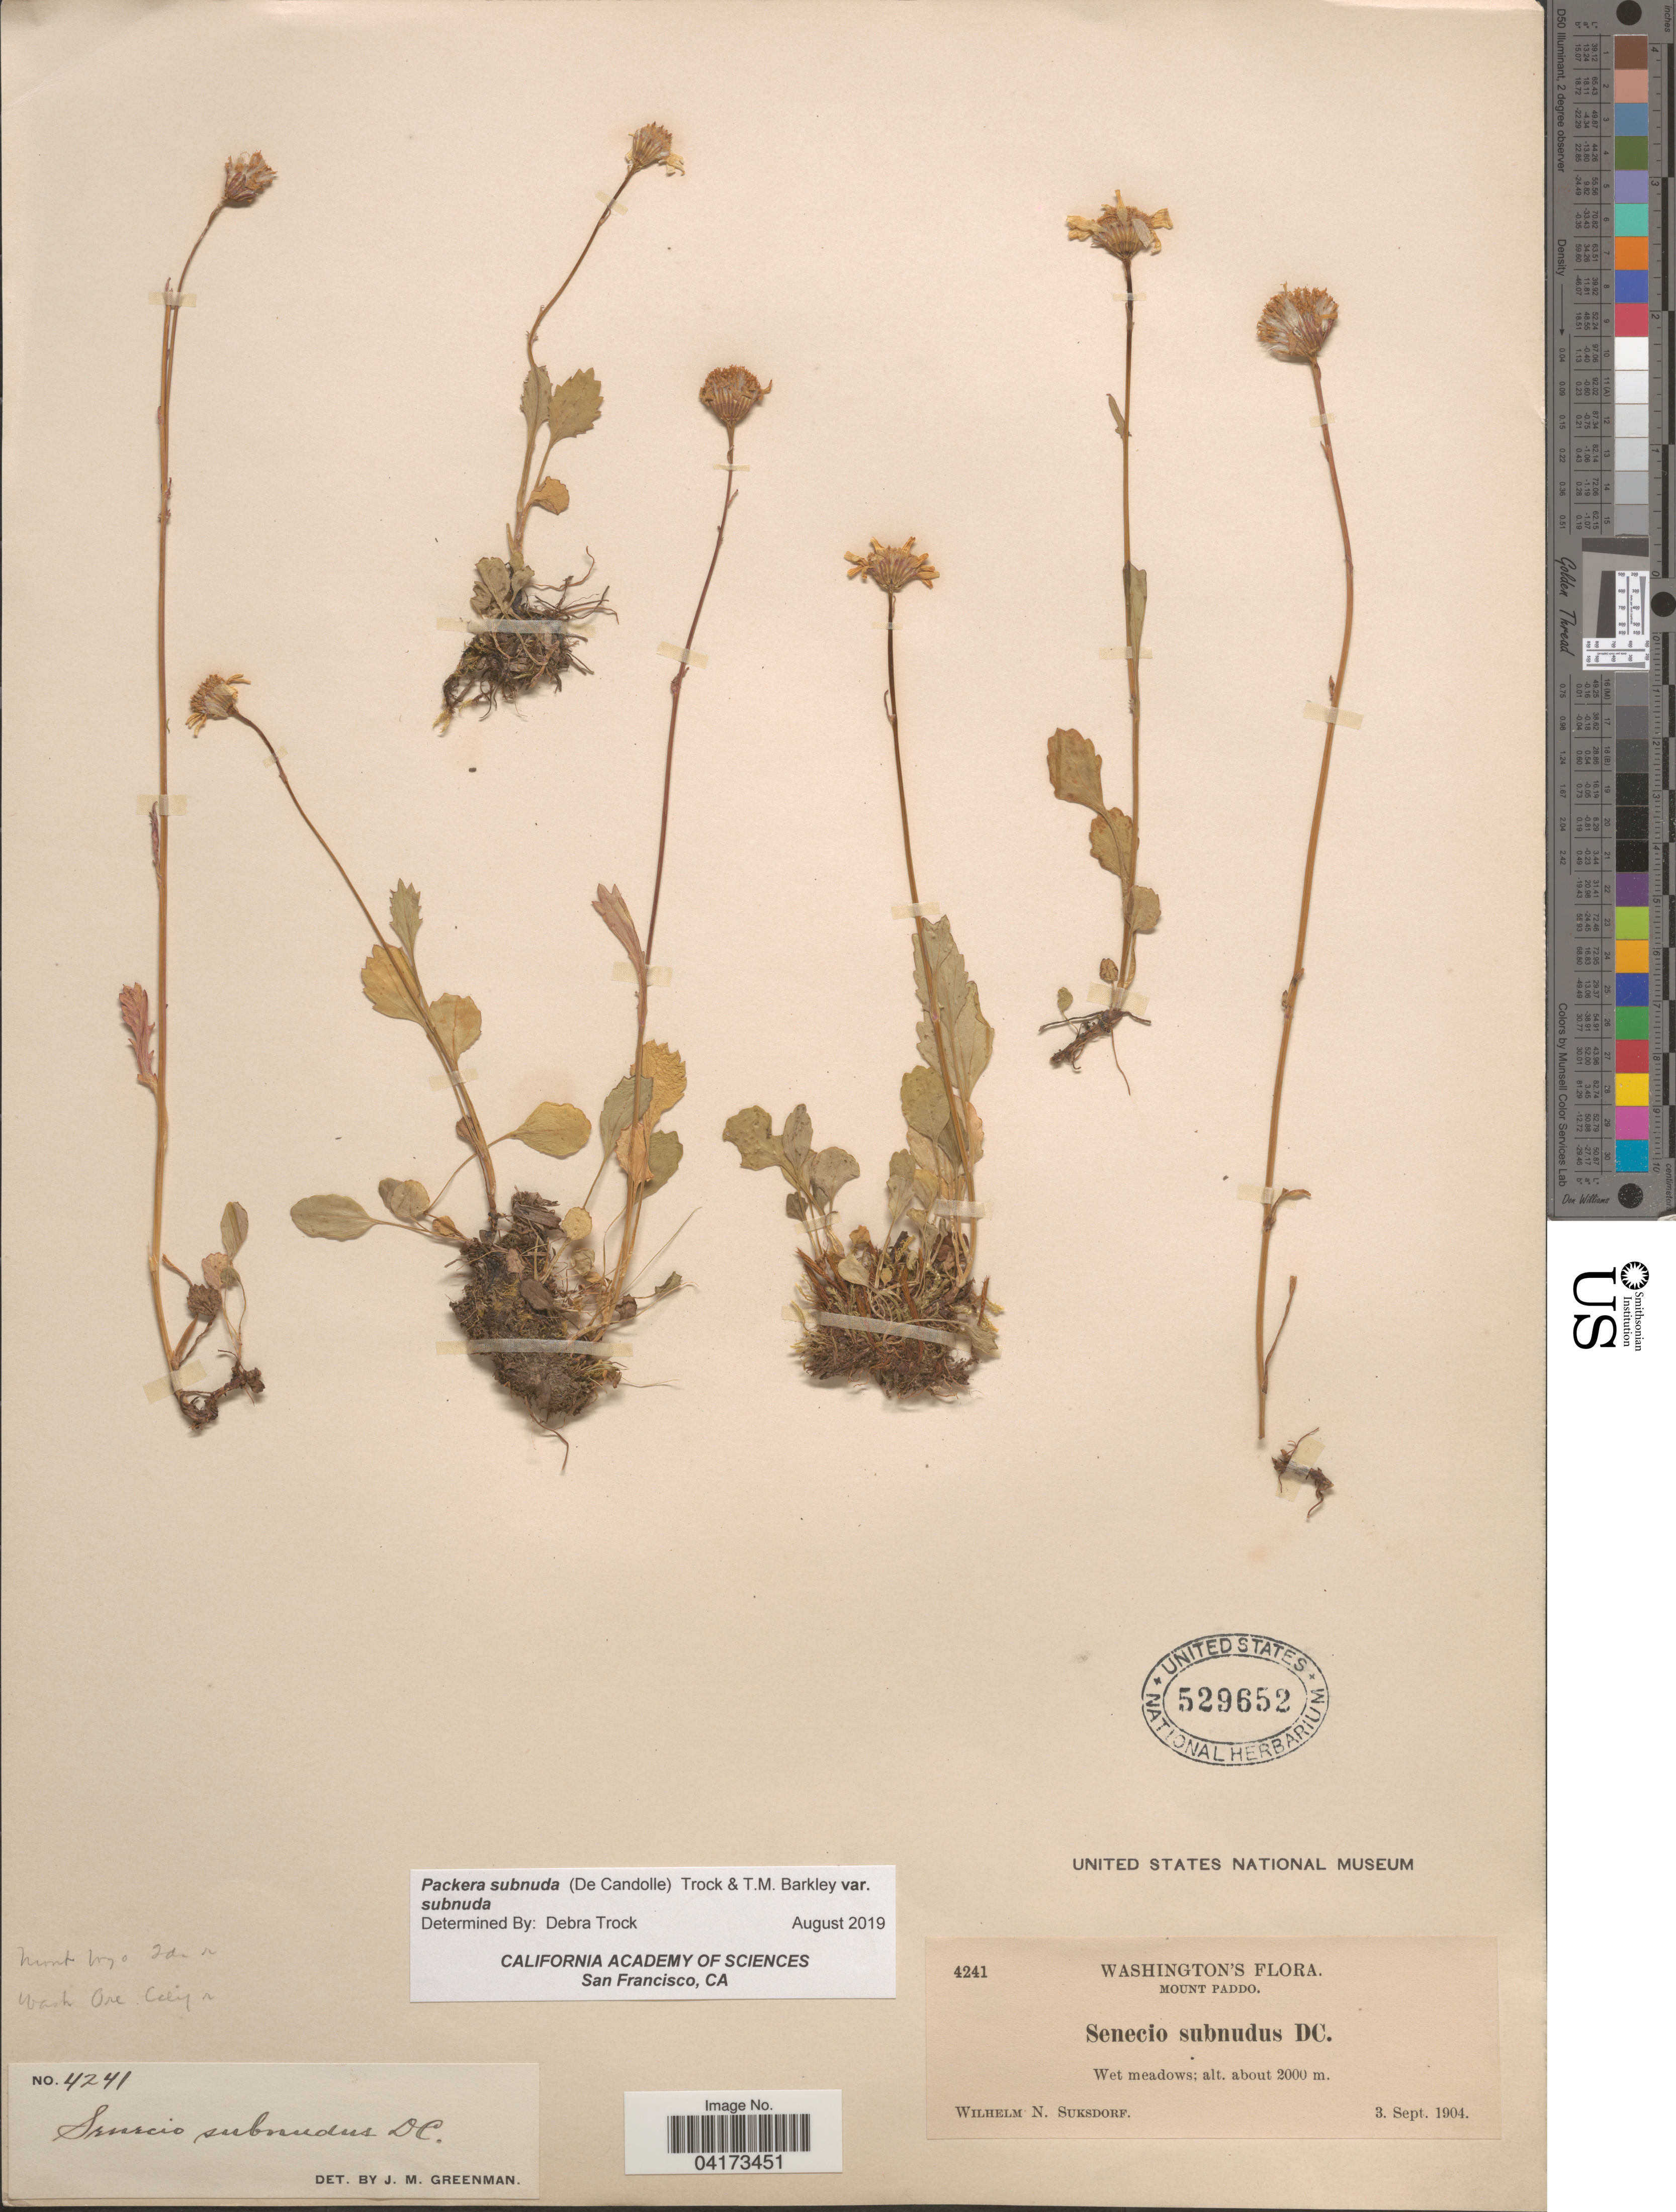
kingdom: Plantae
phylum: Tracheophyta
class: Magnoliopsida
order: Asterales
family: Asteraceae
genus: Packera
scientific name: Packera subnuda var. subnuda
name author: (DC.) Trock & T.M. Barkley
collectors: W. N. Suksdorf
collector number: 4241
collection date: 1904-09-03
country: United States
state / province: Washington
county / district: Skamania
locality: Mount Paddo.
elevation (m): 2000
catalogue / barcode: US 529652